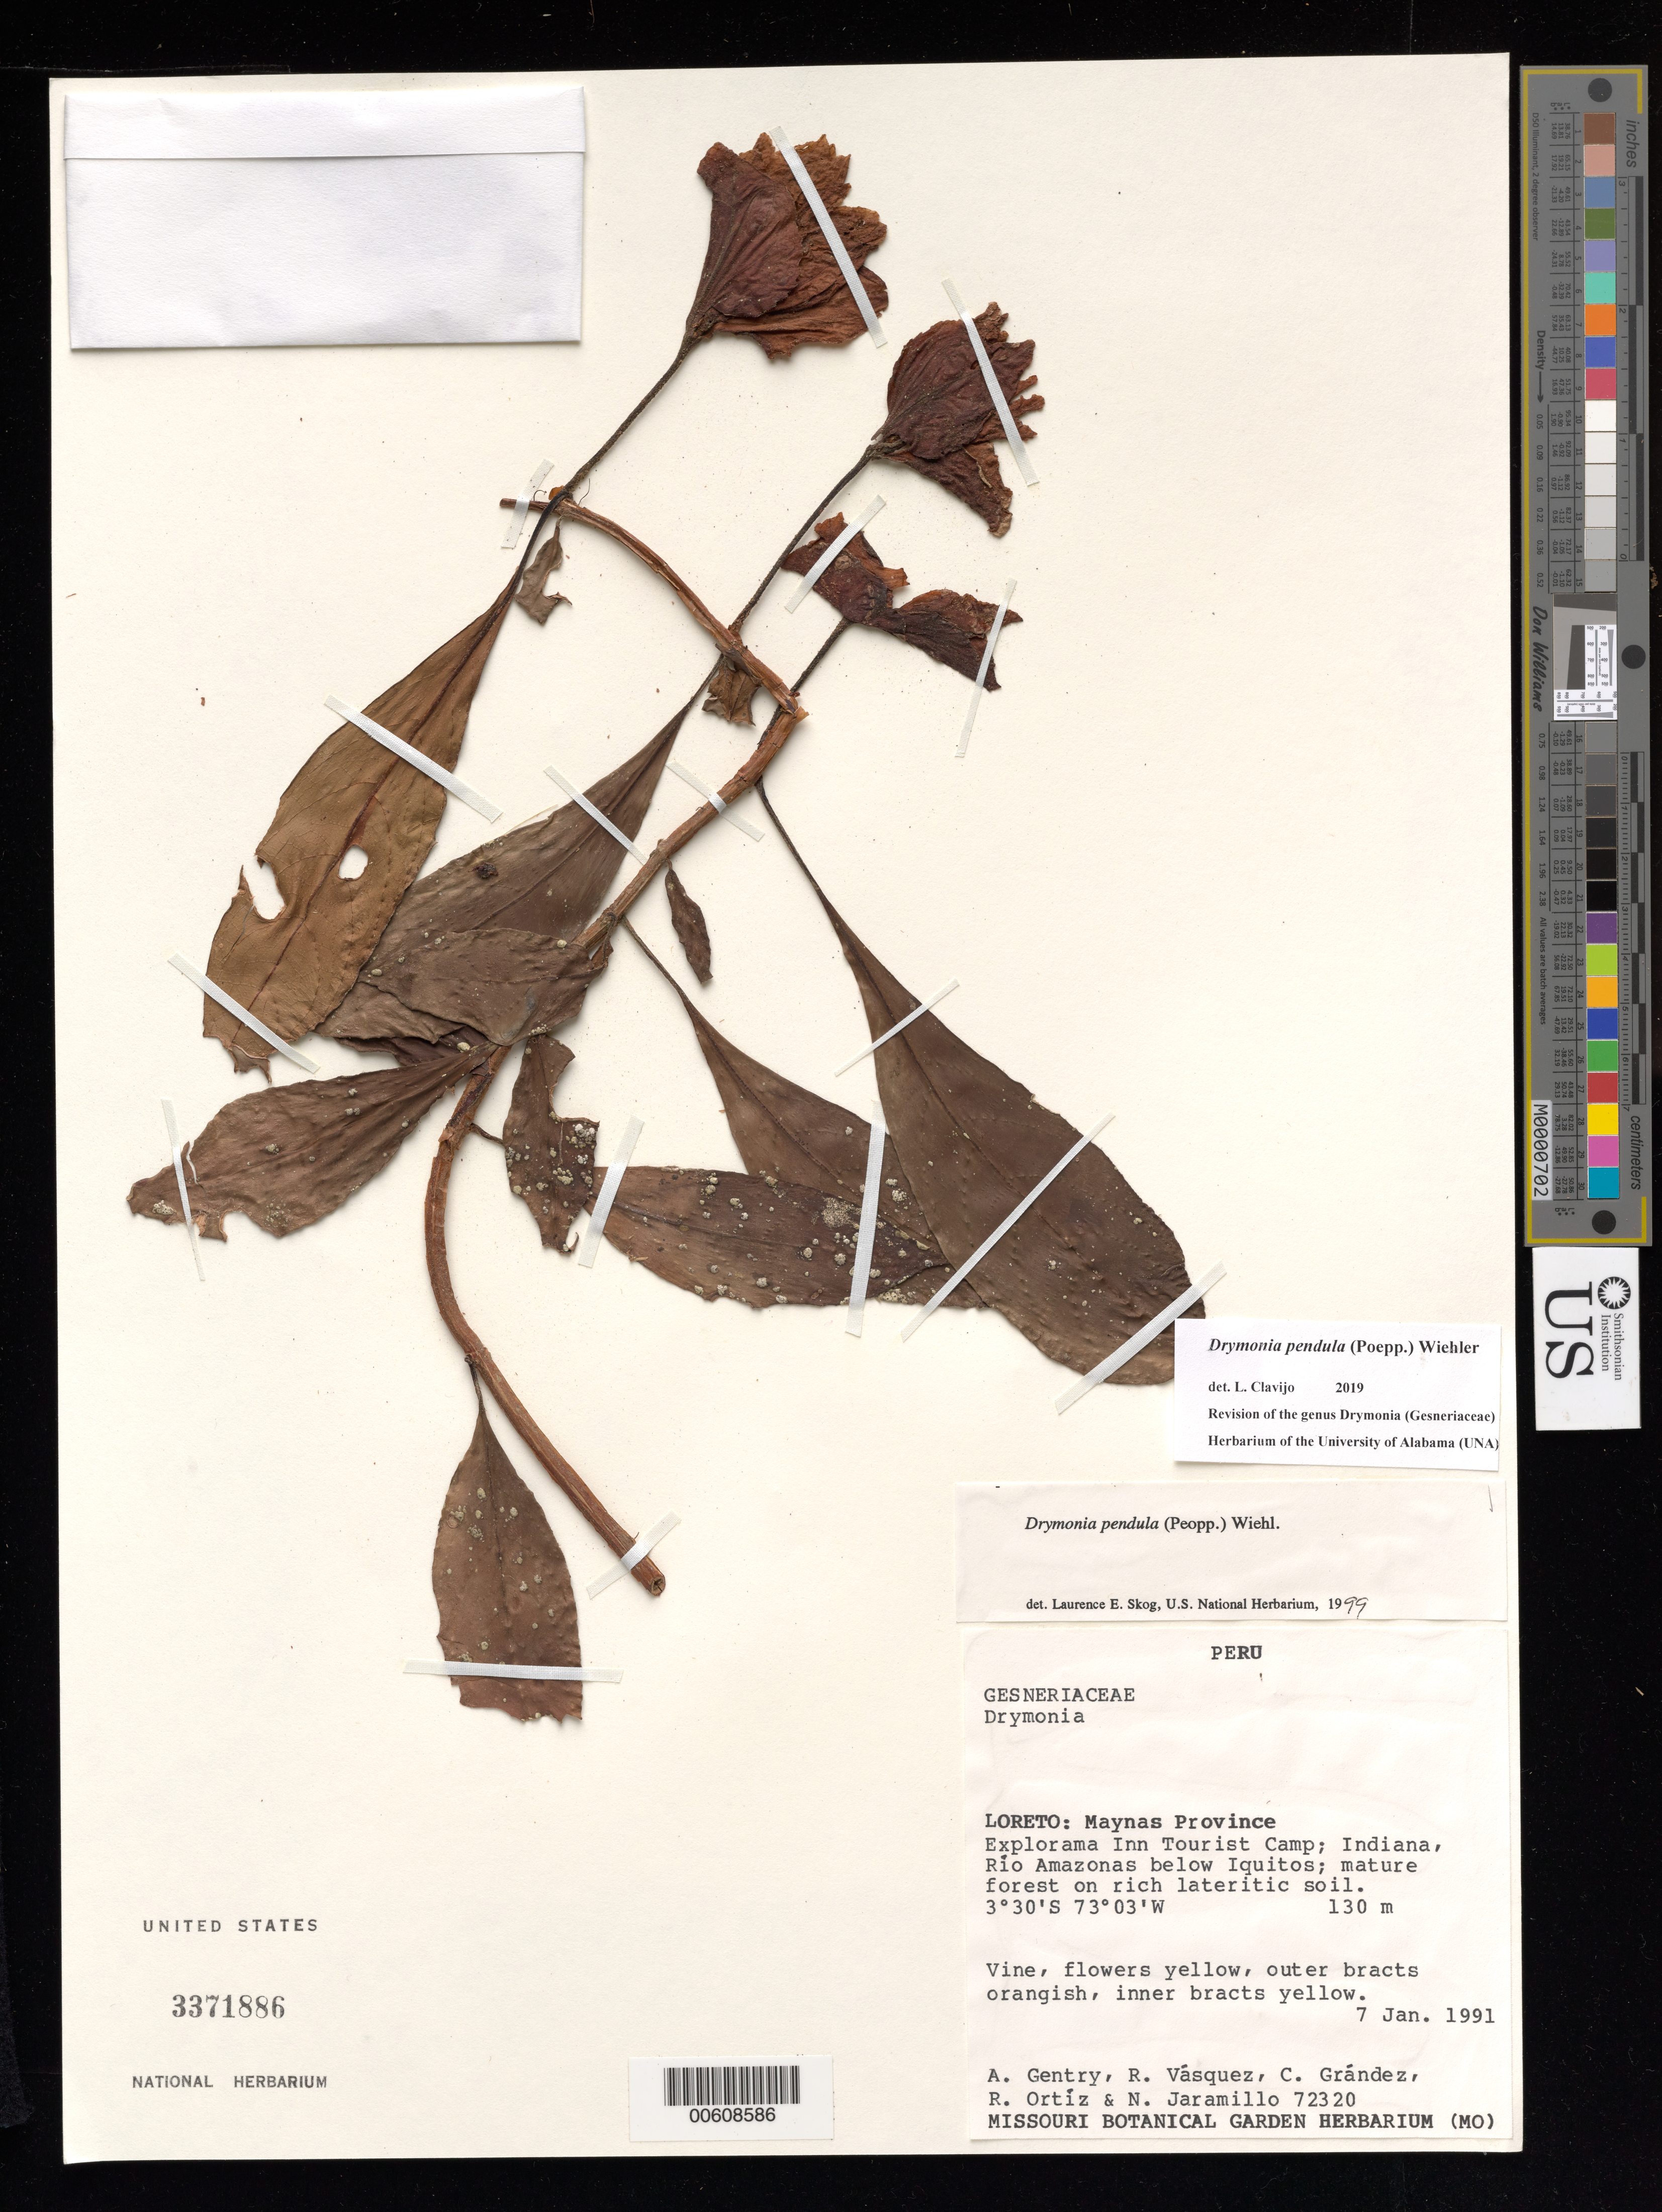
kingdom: Plantae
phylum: Tracheophyta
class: Magnoliopsida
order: Lamiales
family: Gesneriaceae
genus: Drymonia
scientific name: Drymonia pendula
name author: (Poepp.) Wiehler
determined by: Skog, Laurence E.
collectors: A. H. Gentry, R. Vásquez, C. Grández, R. del C. Ortiz & N. Jaramillo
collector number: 72320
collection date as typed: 07 Jan 1991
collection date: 1991-01-07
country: Peru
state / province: Loreto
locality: Prov. Maynas; Explorama Tourist Camp, Indiana, Río Amazonas below Iquitos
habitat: Mature forest on rich lateritic soil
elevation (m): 130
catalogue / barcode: US 3371886